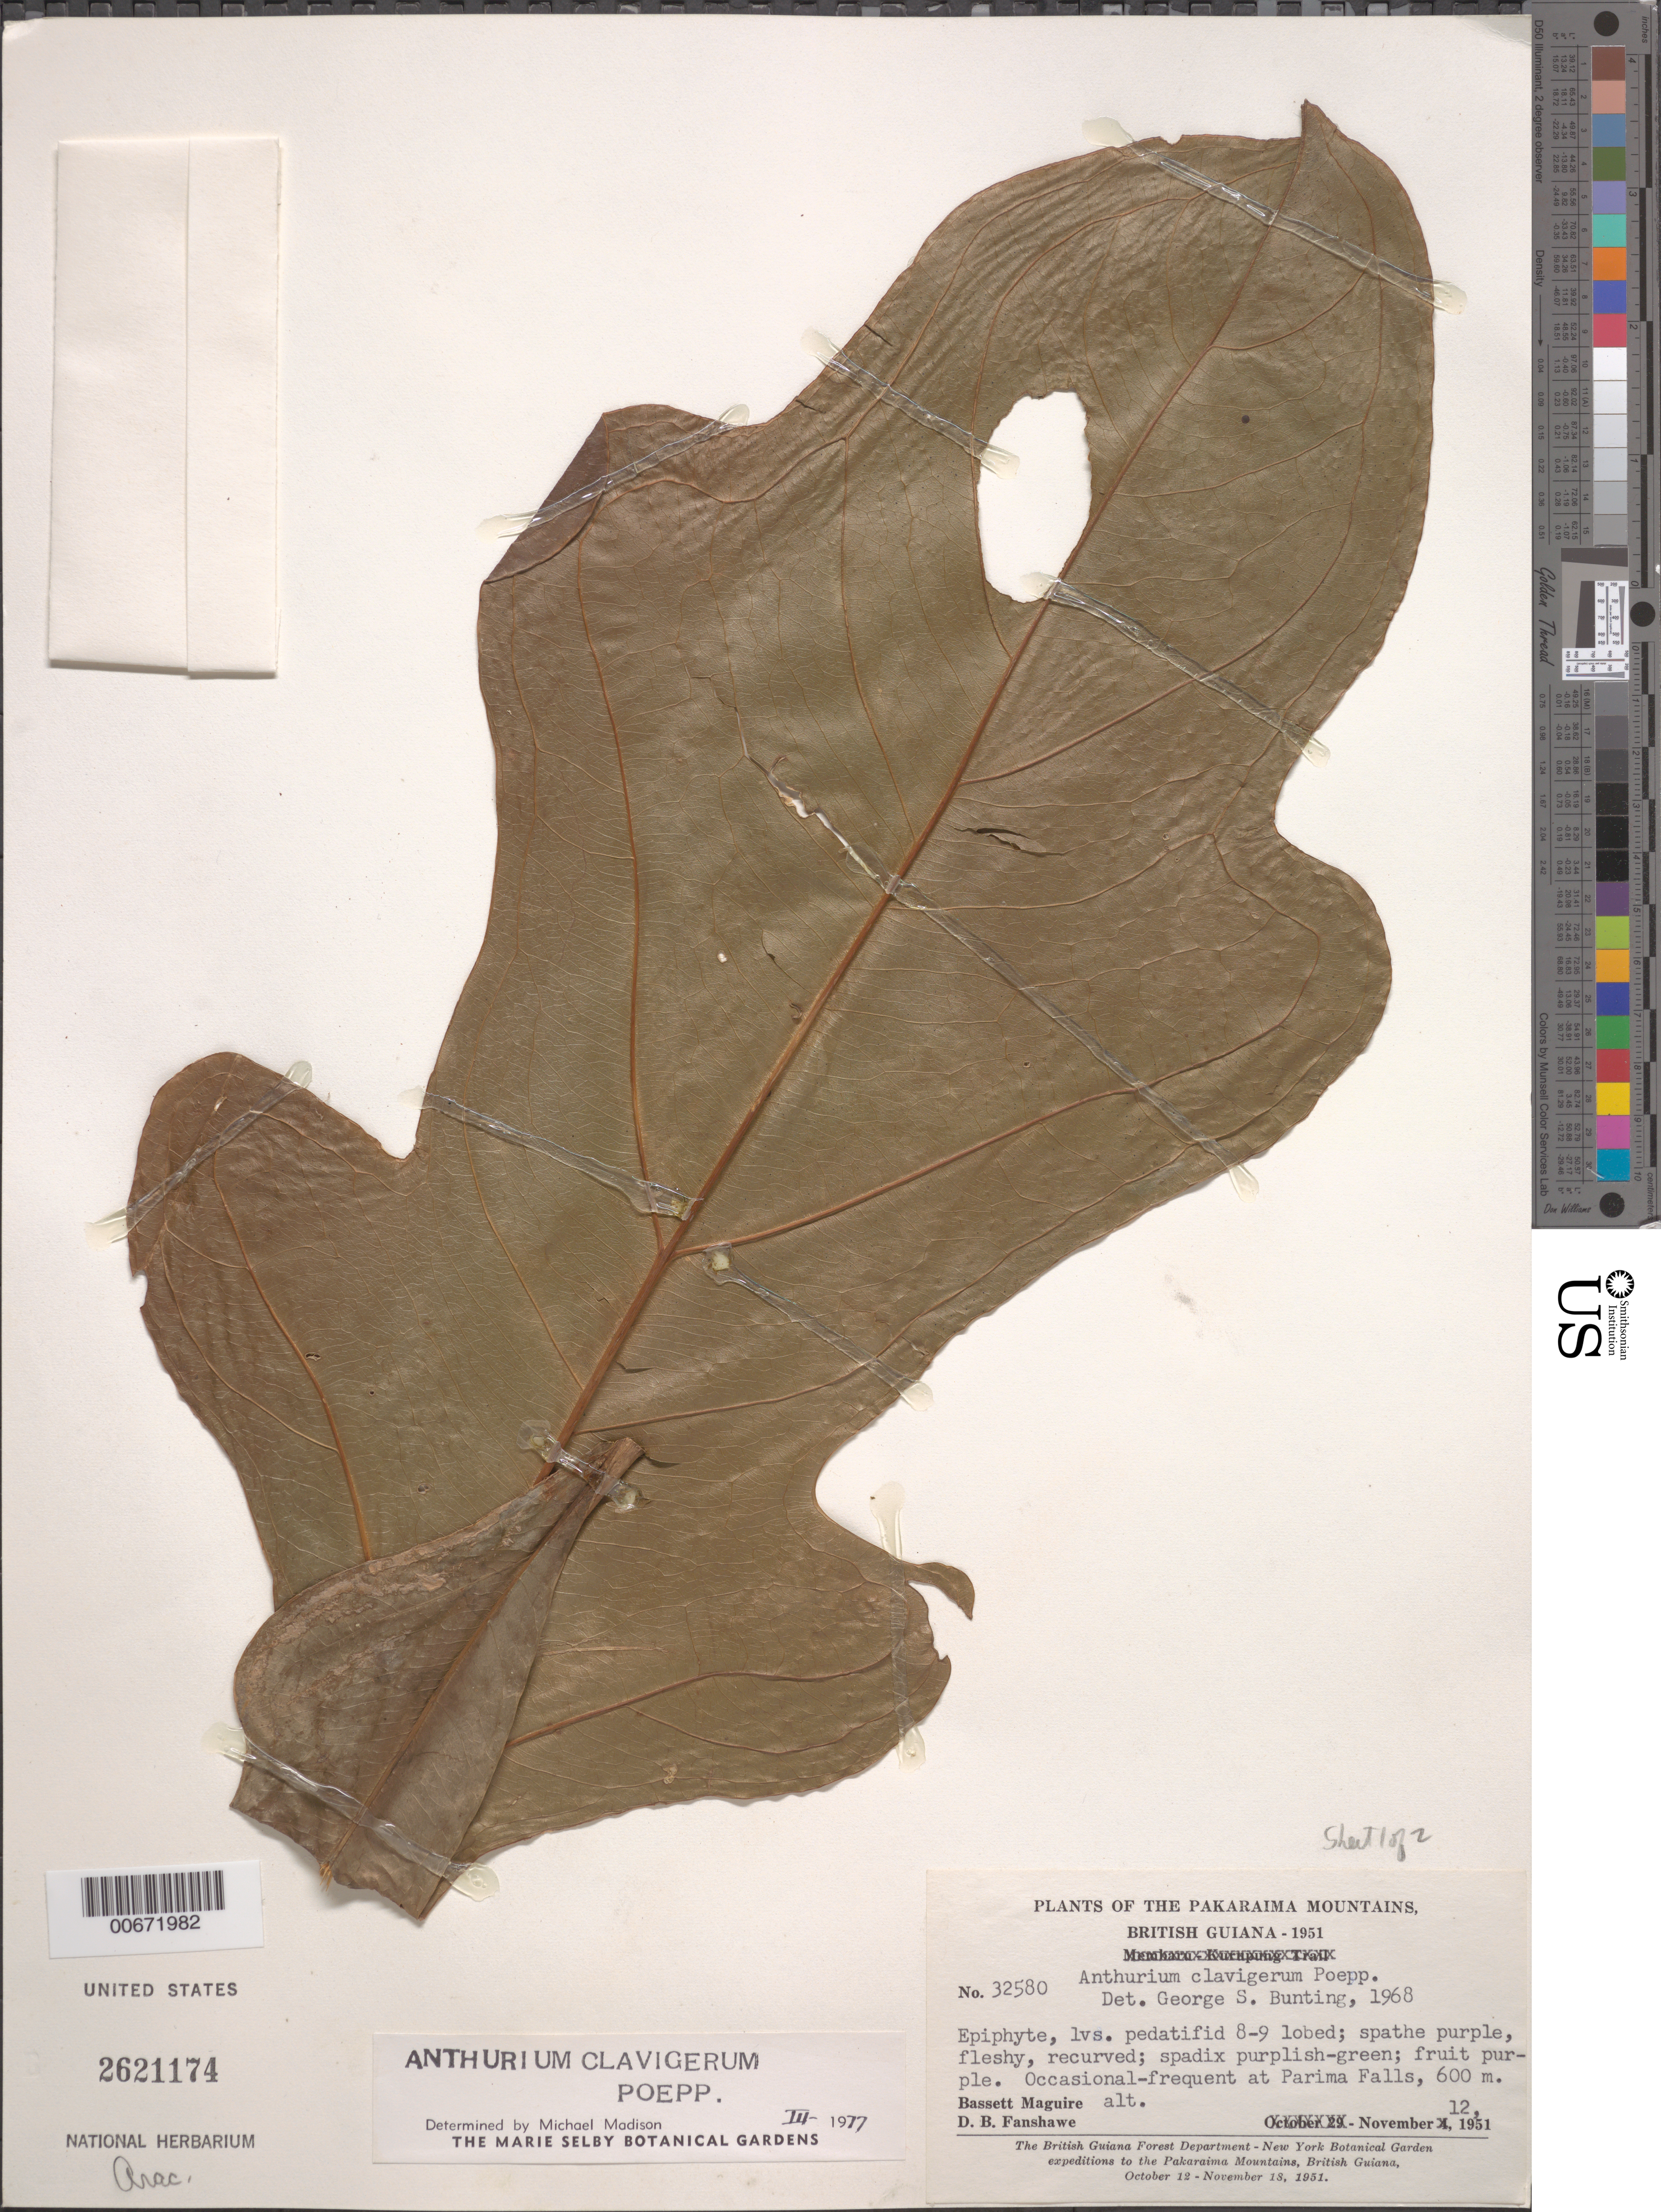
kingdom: Plantae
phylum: Tracheophyta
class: Liliopsida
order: Alismatales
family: Araceae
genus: Anthurium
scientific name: Anthurium clavigerum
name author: Poepp. & Endl.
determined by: Madison, Michael T.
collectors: B. Maguire & D. B. Fanshawe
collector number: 32580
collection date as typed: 12-Nov-51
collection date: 1951-11-12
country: Guyana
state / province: Cuyuni-Mazaruni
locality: Parima Falls, Pakaraima Mountains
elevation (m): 600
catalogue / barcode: US 2621174